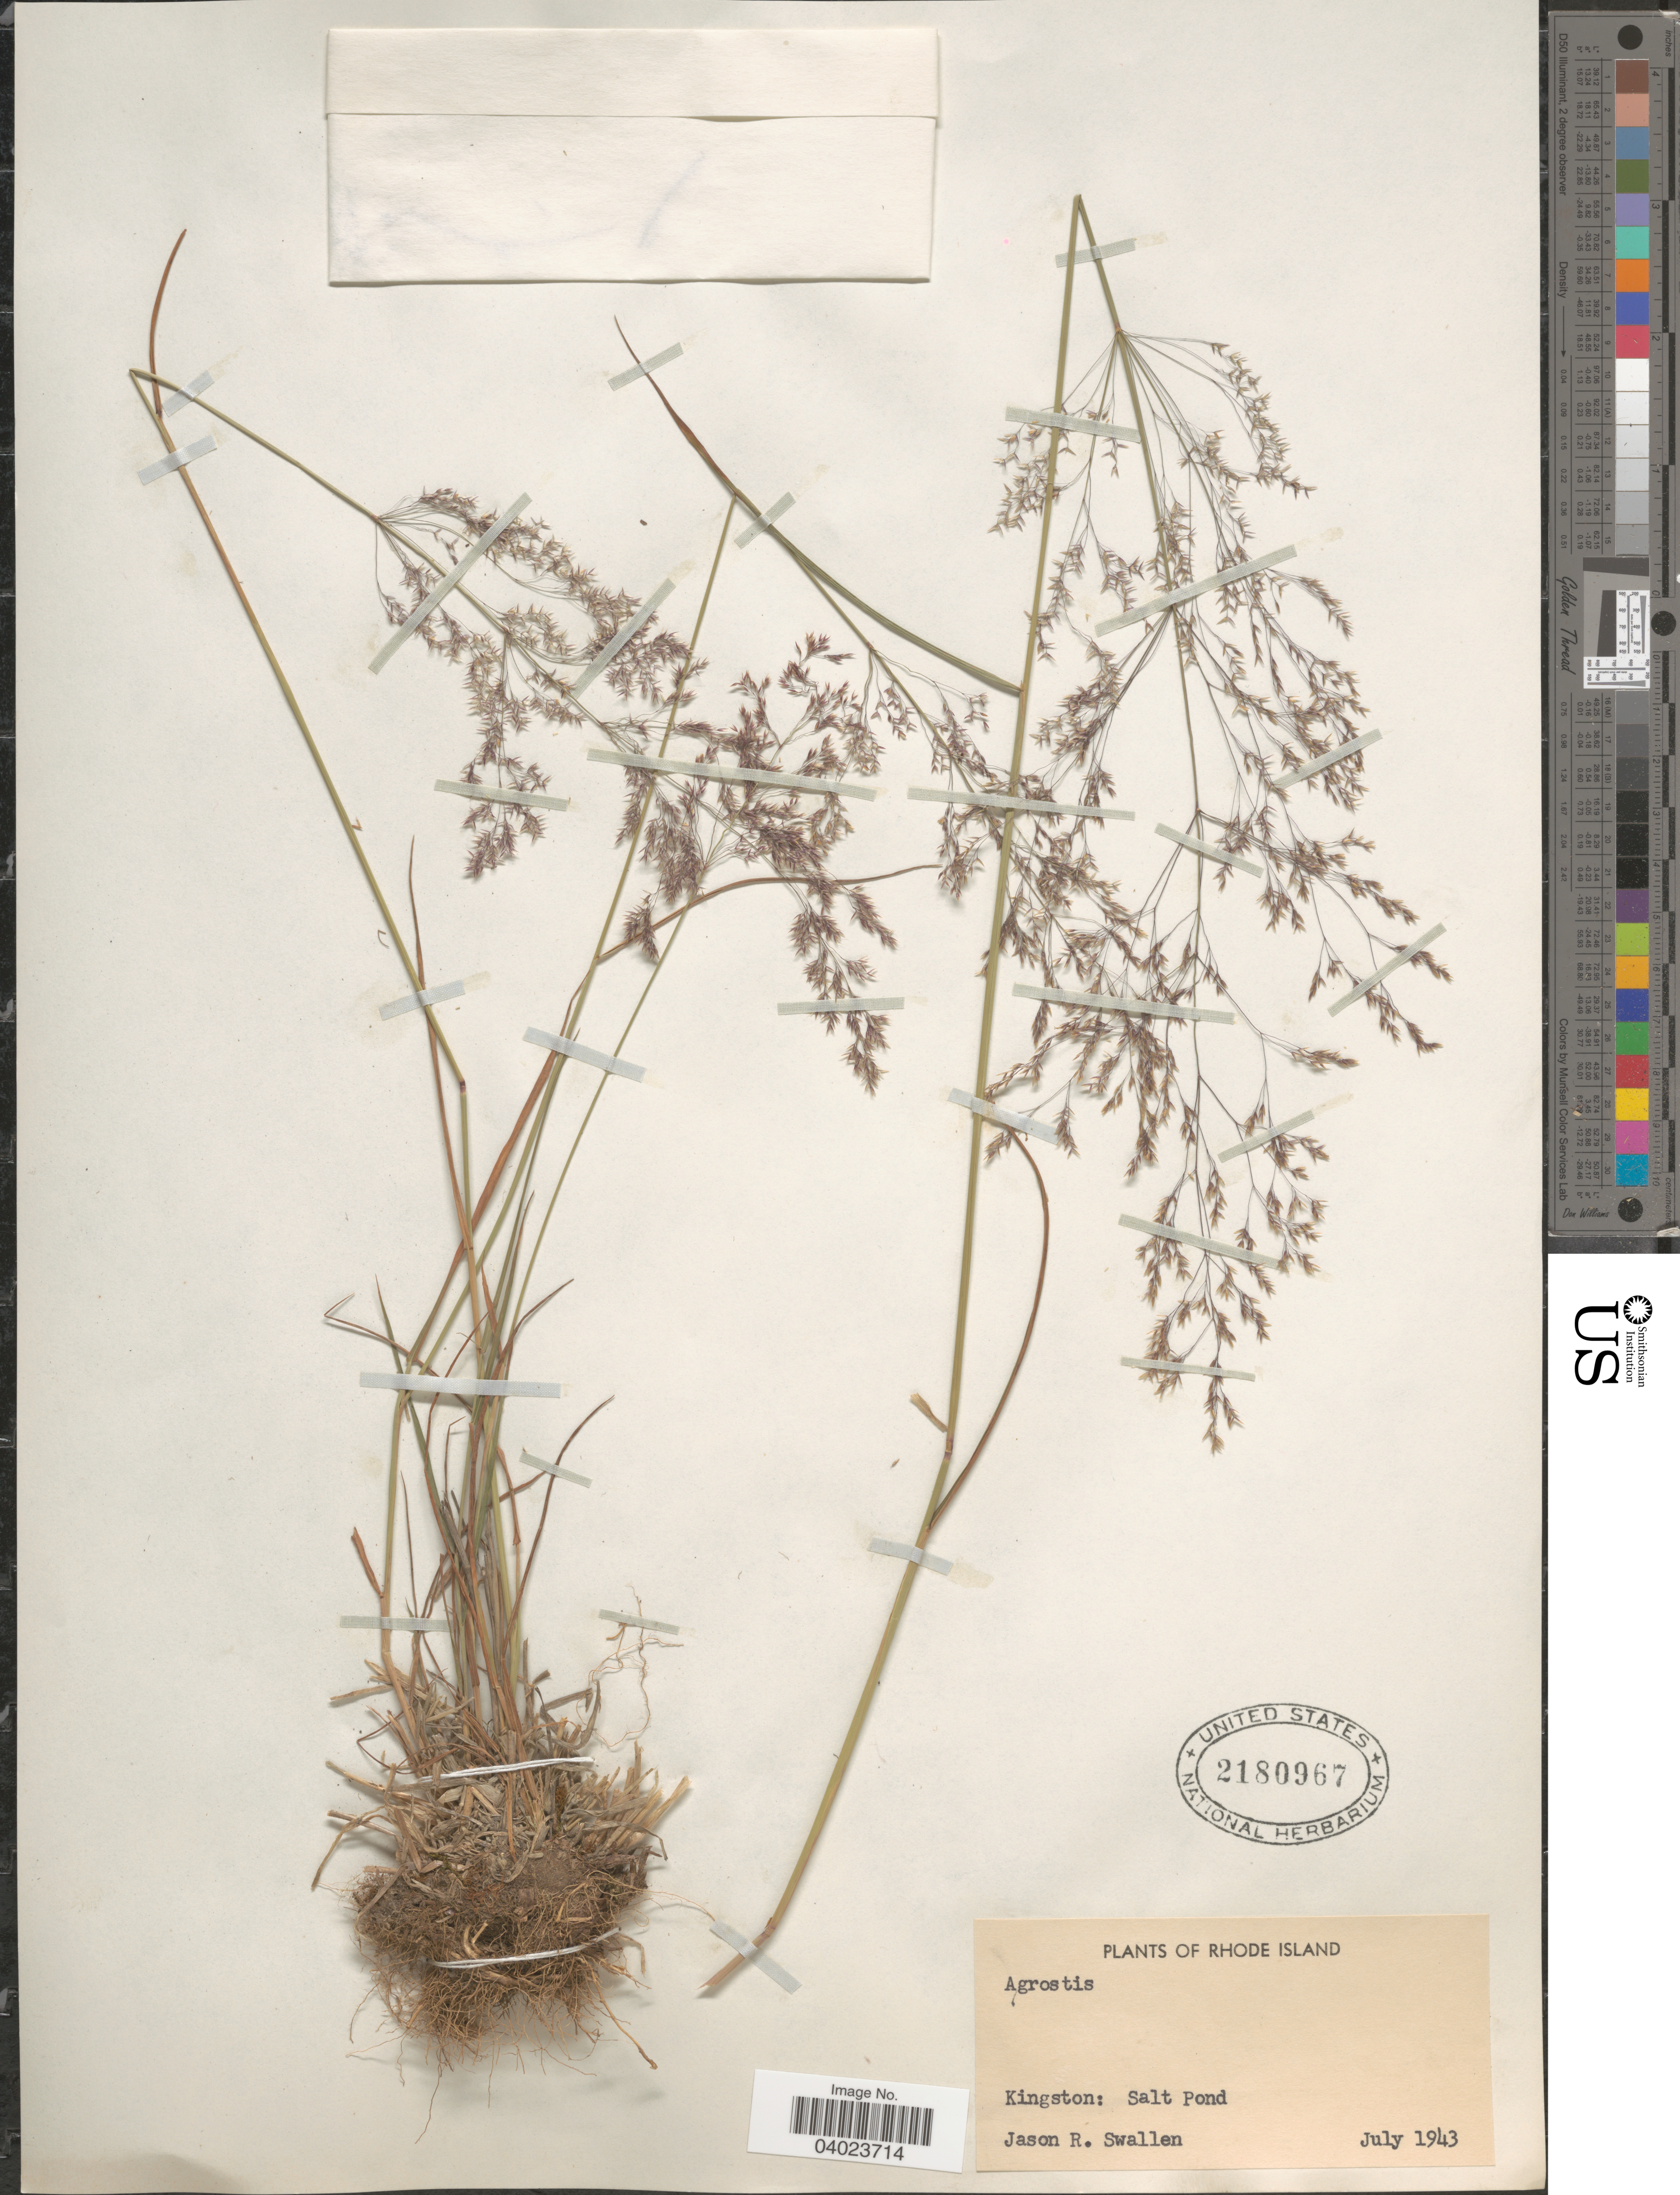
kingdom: Plantae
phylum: Tracheophyta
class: Liliopsida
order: Poales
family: Poaceae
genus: Agrostis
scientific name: Agrostis sp.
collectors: J. R. Swallen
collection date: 1943-07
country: United States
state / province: Rhode Island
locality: Kingston: Salt Pond.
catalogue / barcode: US 2180967